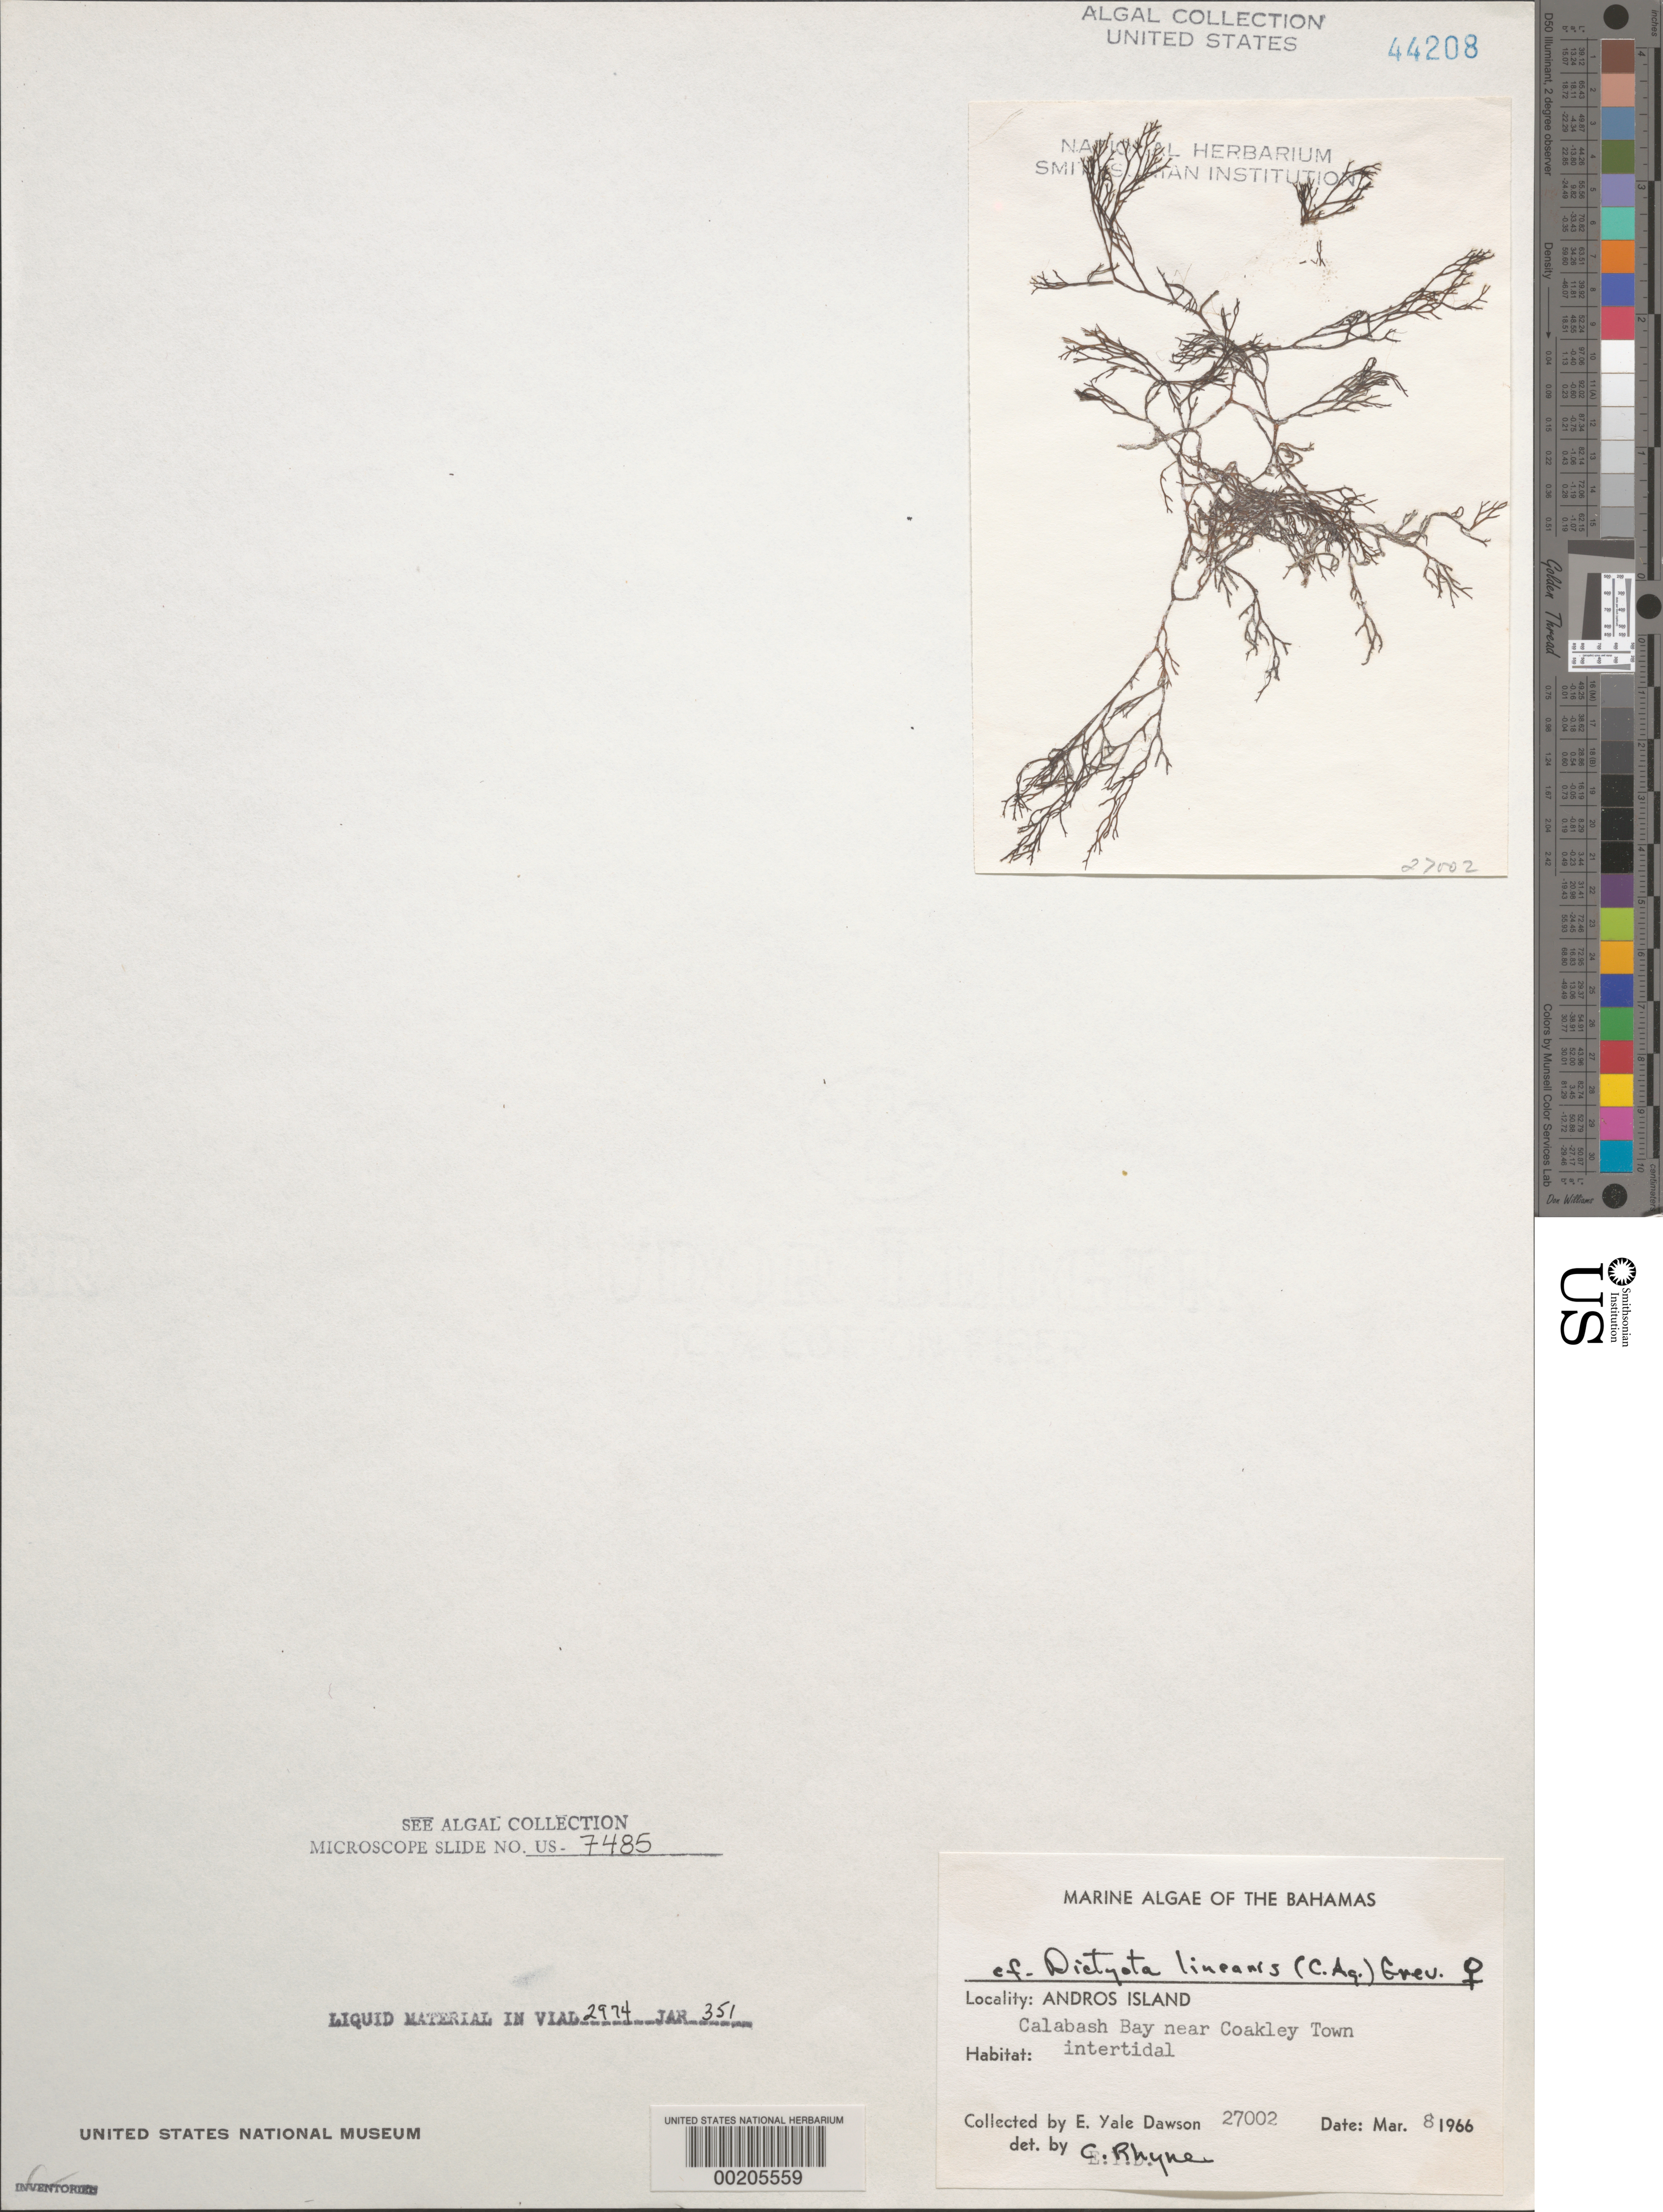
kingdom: Chromista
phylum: Ochrophyta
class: Phaeophyceae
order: Dictyotales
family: Dictyotaceae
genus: Dictyota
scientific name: Dictyota linearis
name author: (C. Agardh) Grev.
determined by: Rhyne, C. F.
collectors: E. Y. Dawson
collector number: EYD 27002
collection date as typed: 08 Mar 1966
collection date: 1966-03-08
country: Bahamas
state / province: Andros Island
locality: Calabash bay, near coakley town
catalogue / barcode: US 44208